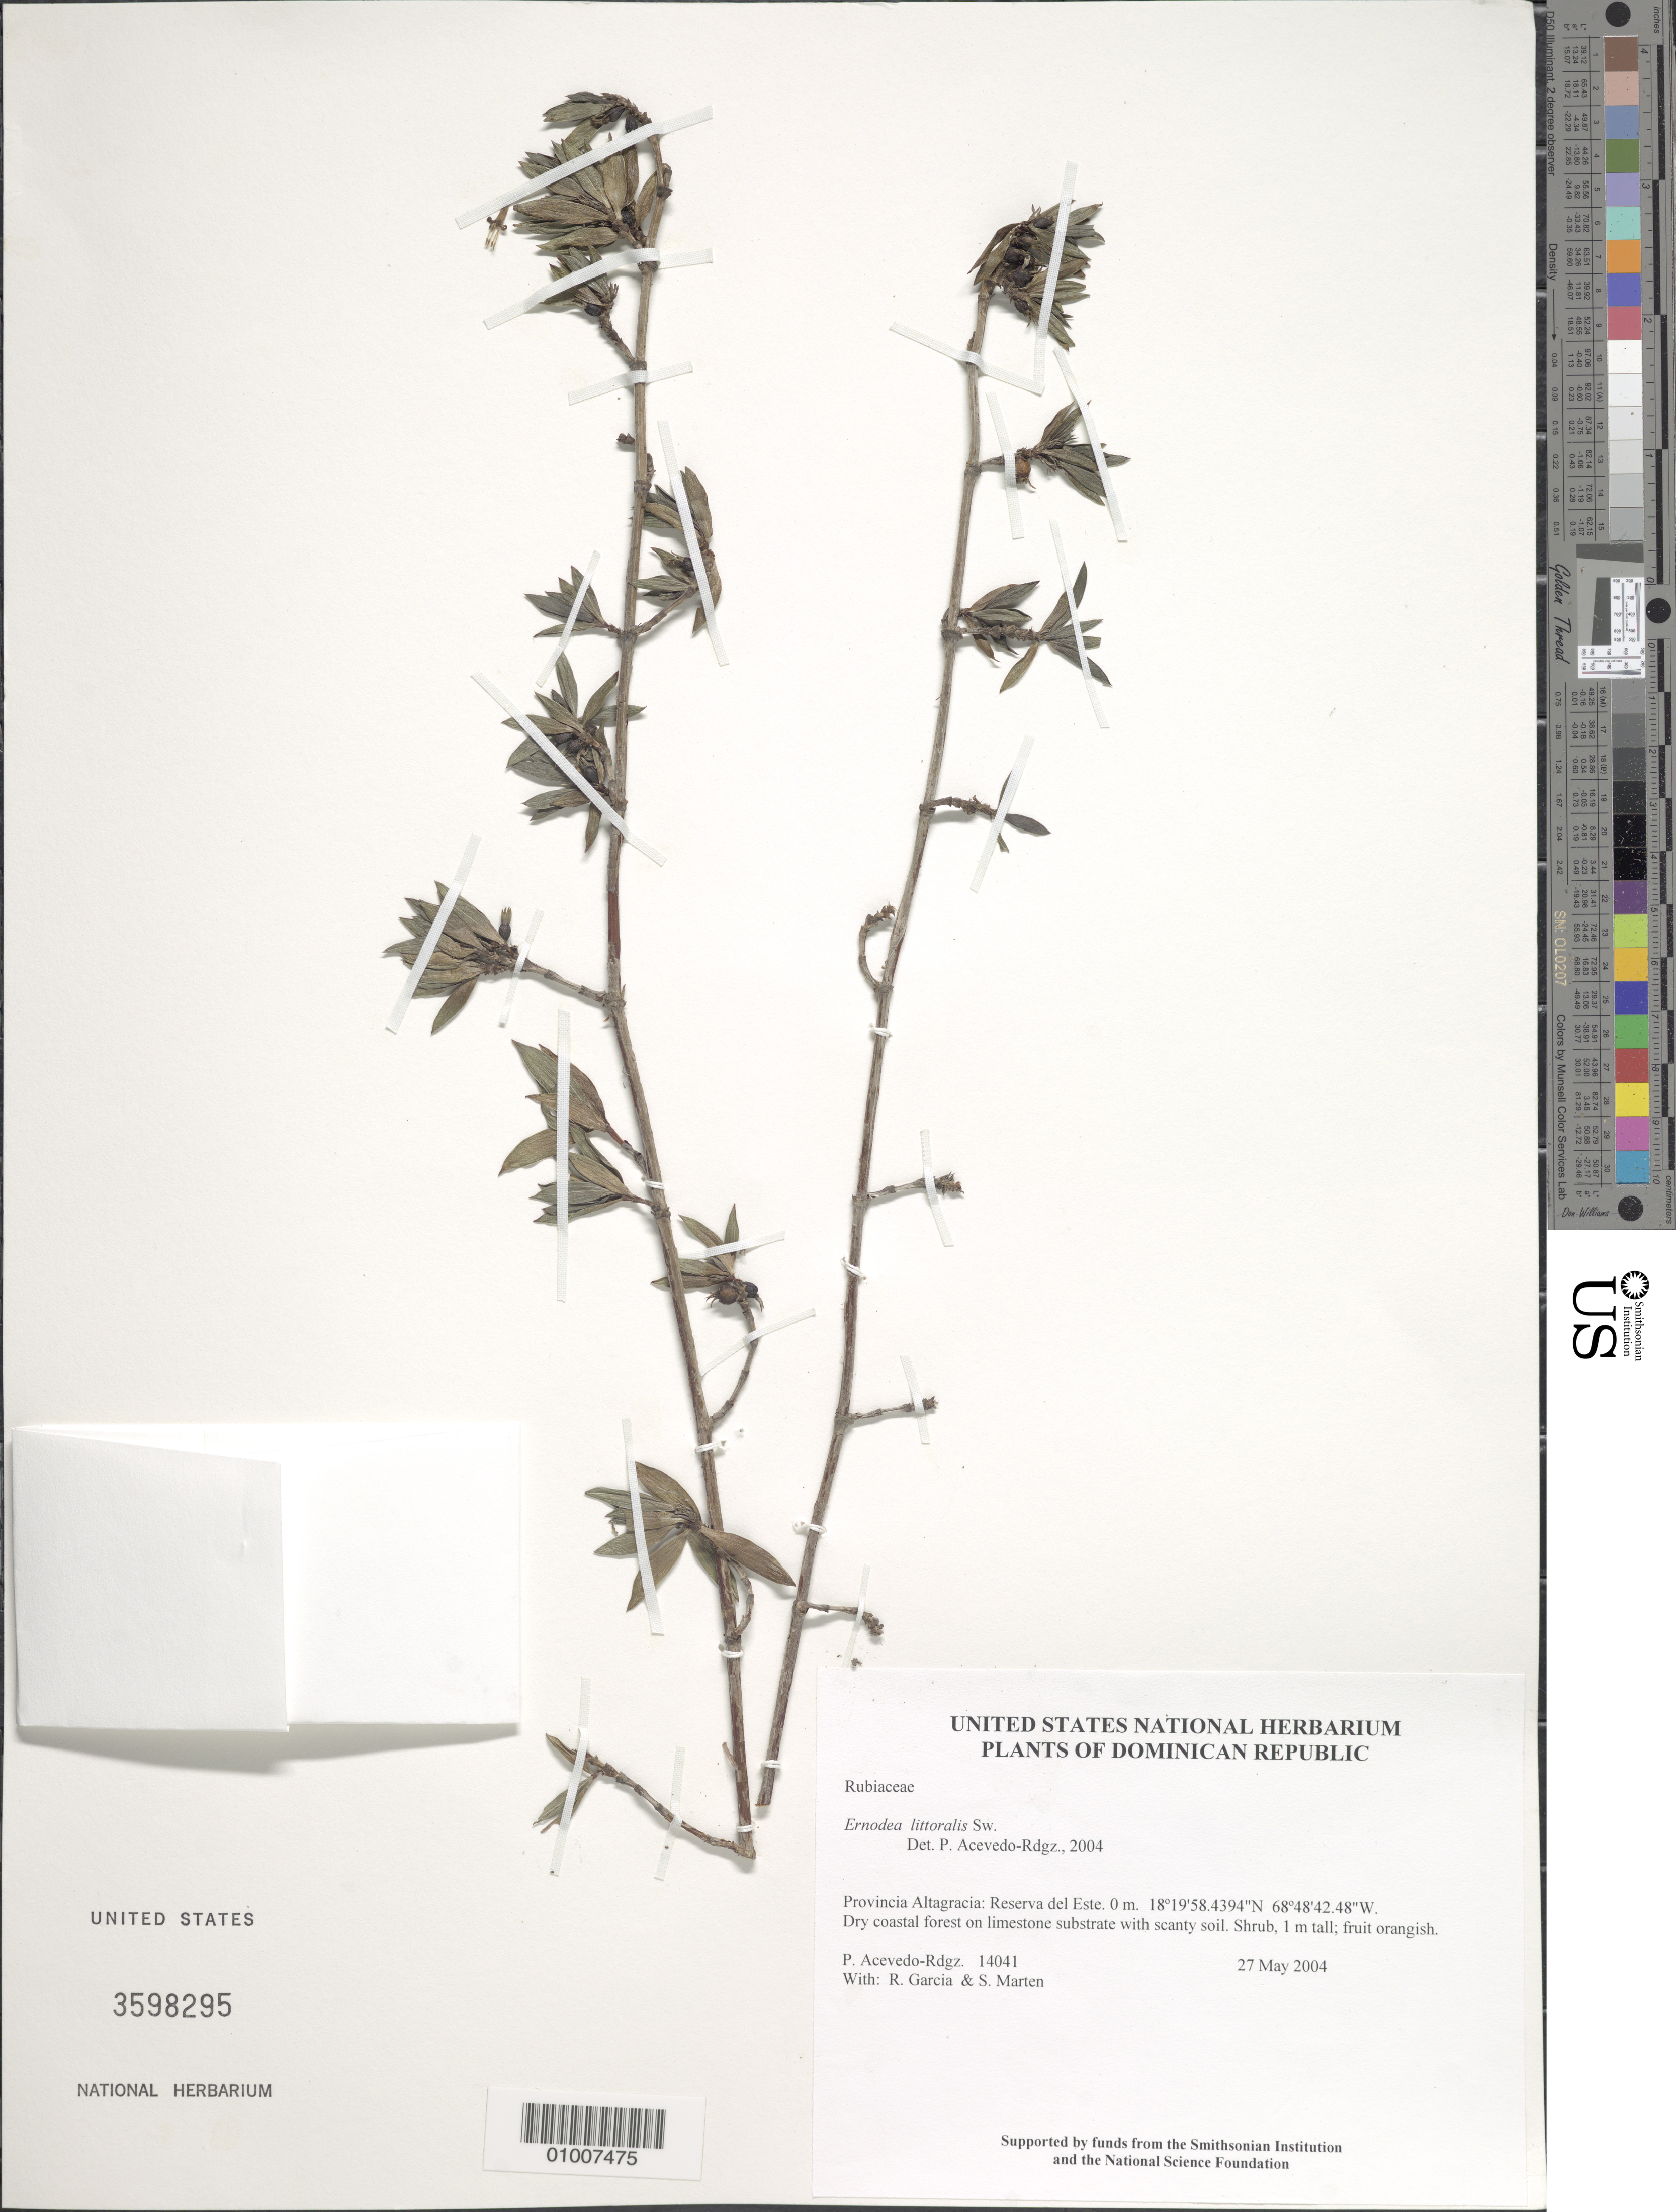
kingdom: Plantae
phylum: Tracheophyta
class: Magnoliopsida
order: Gentianales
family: Rubiaceae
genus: Ernodea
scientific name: Ernodea littoralis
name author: Sw.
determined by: Acevedo-Rodríguez, P., (BOT), Smithsonian Institution - National Museum of Natural History (UNITED STATES)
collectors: P. Acevedo-Rodr., R. G. García & S. Marten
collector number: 14041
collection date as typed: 27 May 2004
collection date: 2004-05-27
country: Dominican Republic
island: Hispaniola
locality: Provincia Altagracia: Reserva del Este.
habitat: Dry coastal forest on limestone substrate with scanty soil.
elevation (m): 0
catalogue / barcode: US 3598295